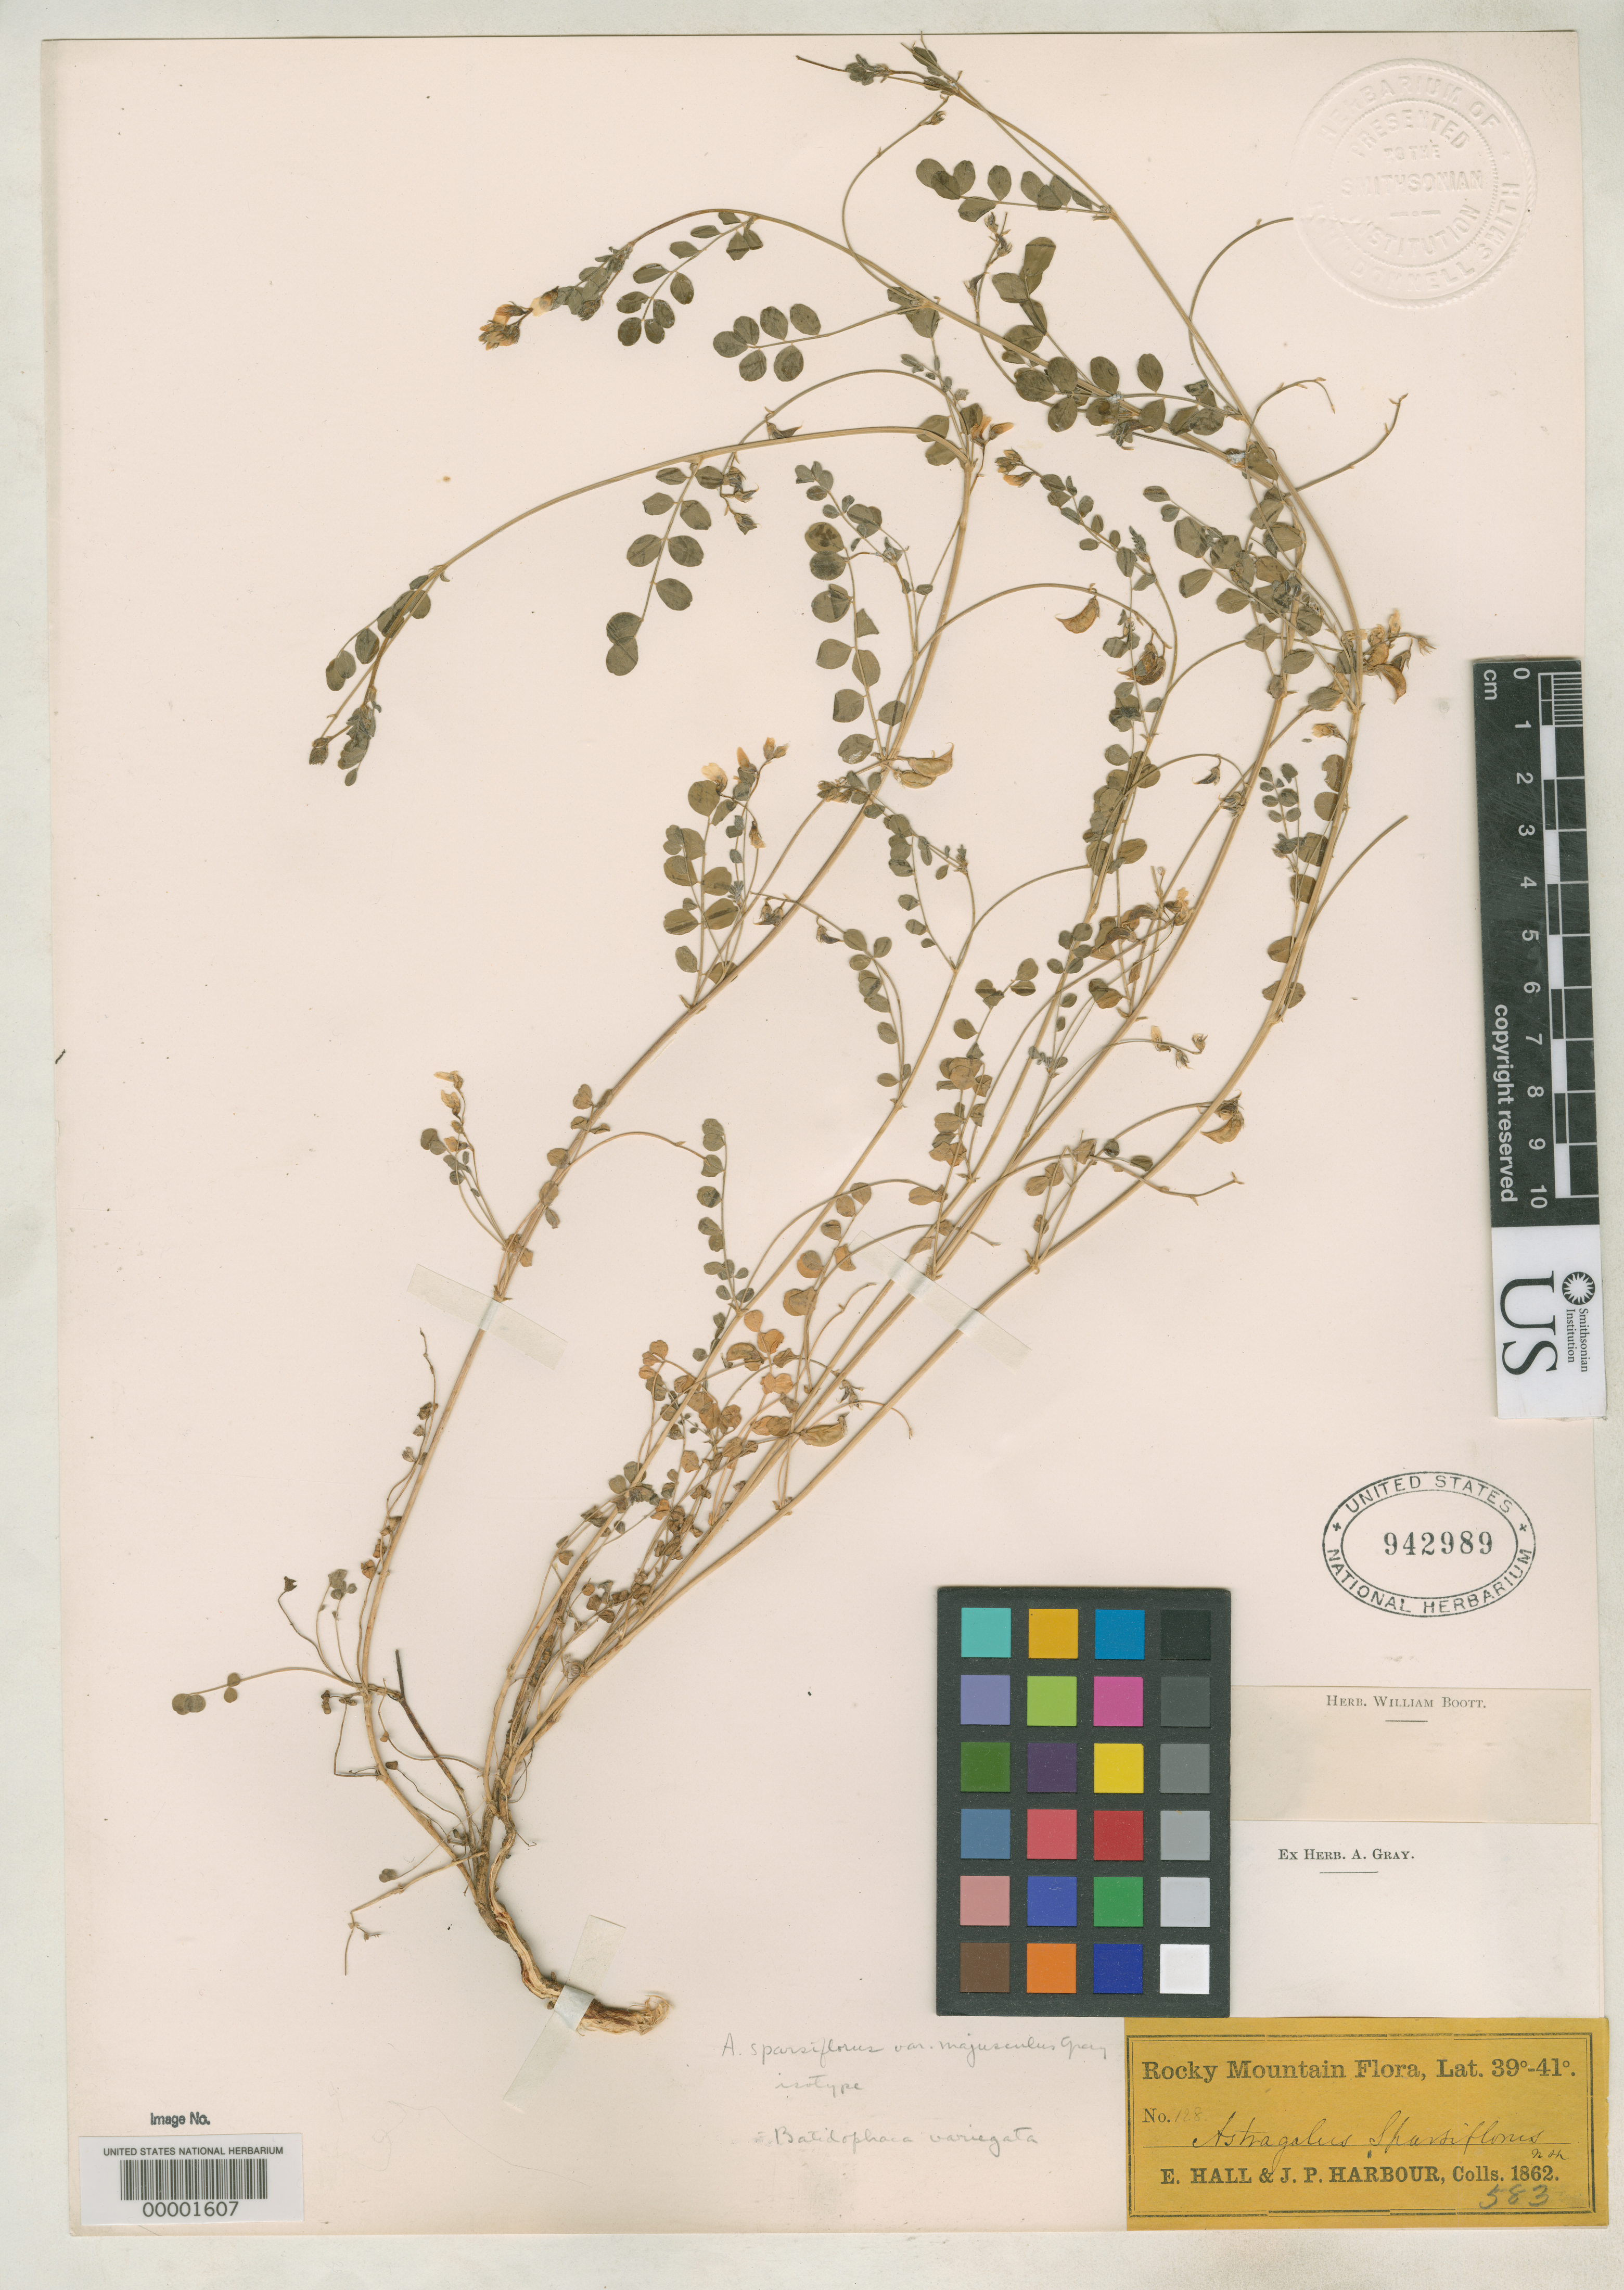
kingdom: Plantae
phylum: Tracheophyta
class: Magnoliopsida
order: Fabales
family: Fabaceae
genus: Astragalus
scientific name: Astragalus sparsiflorus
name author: A. Gray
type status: Isotype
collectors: E. Hall & J. Harbour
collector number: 128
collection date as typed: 1862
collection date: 1862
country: United States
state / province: Colorado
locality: Rocky Mts.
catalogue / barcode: US 942989